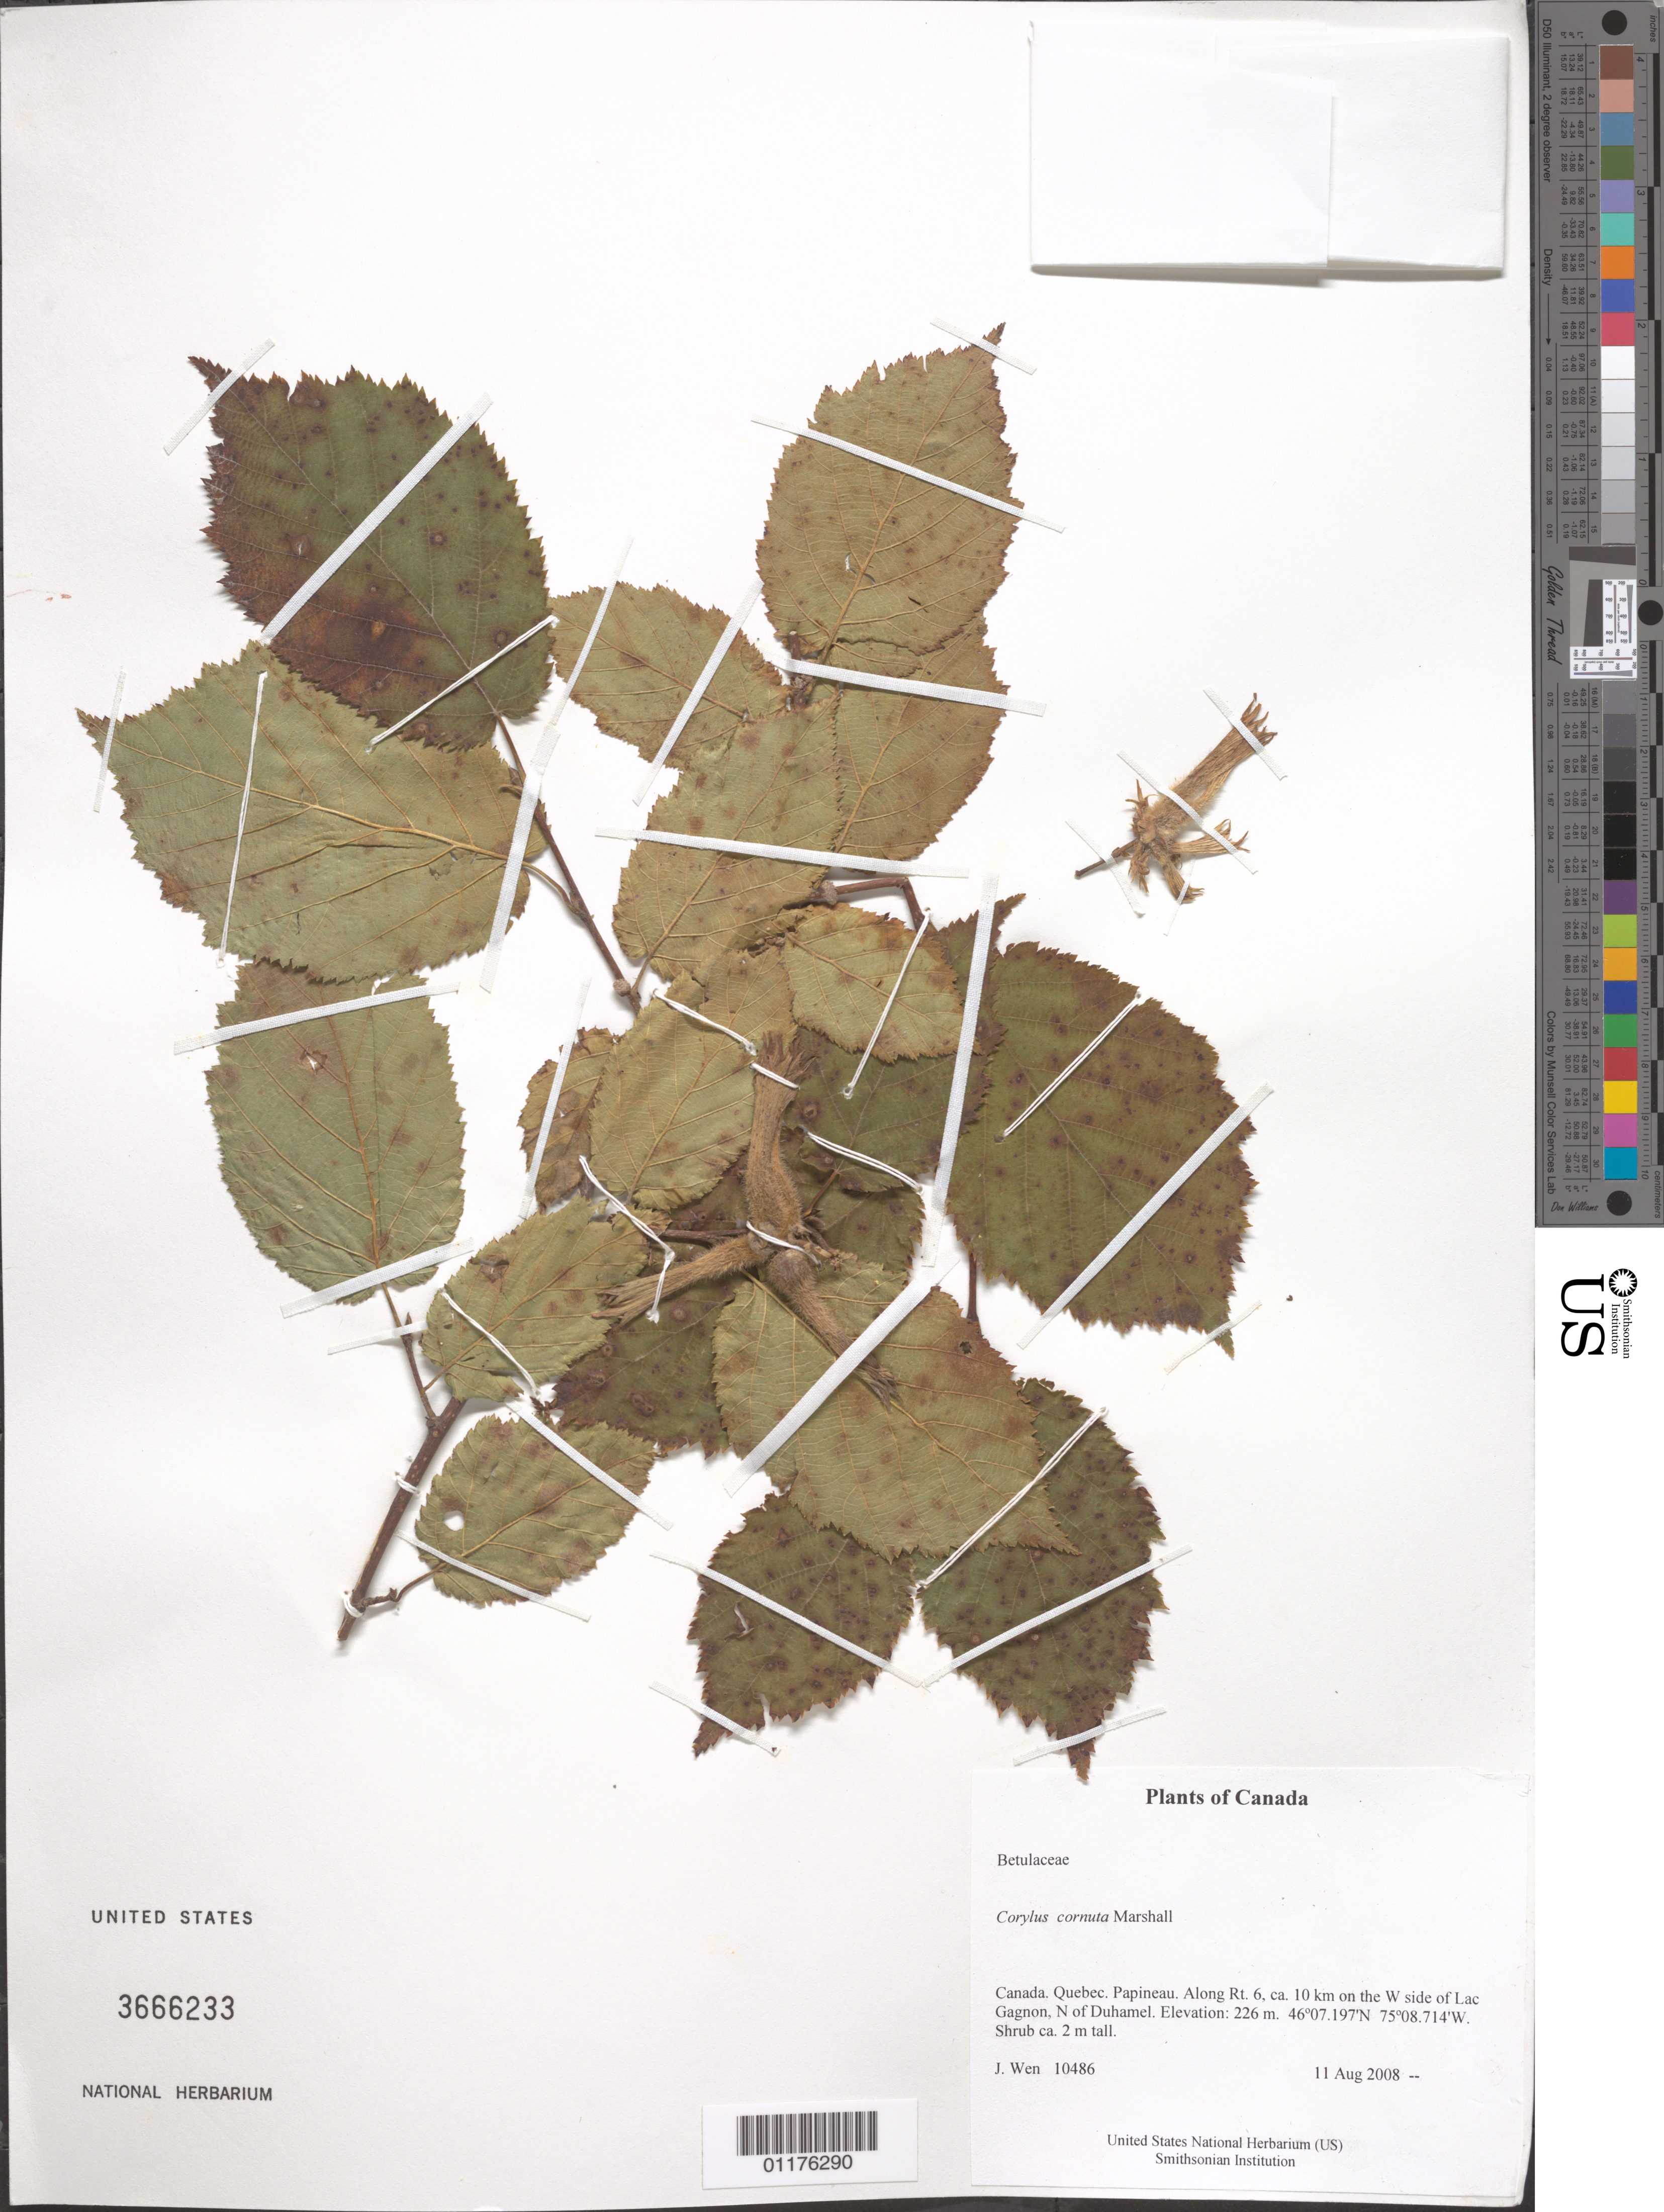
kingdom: Plantae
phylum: Tracheophyta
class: Magnoliopsida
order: Fagales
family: Betulaceae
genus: Corylus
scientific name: Corylus cornuta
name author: Marshall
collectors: J. Wen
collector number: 10486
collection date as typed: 11 Aug 2008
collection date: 2008-08-11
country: Canada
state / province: Quebec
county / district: Papineau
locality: Along Rt. 6, ca. 10 km on the W side of Lac Gagnon, N of Duhamel.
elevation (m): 226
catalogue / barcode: US 3666233